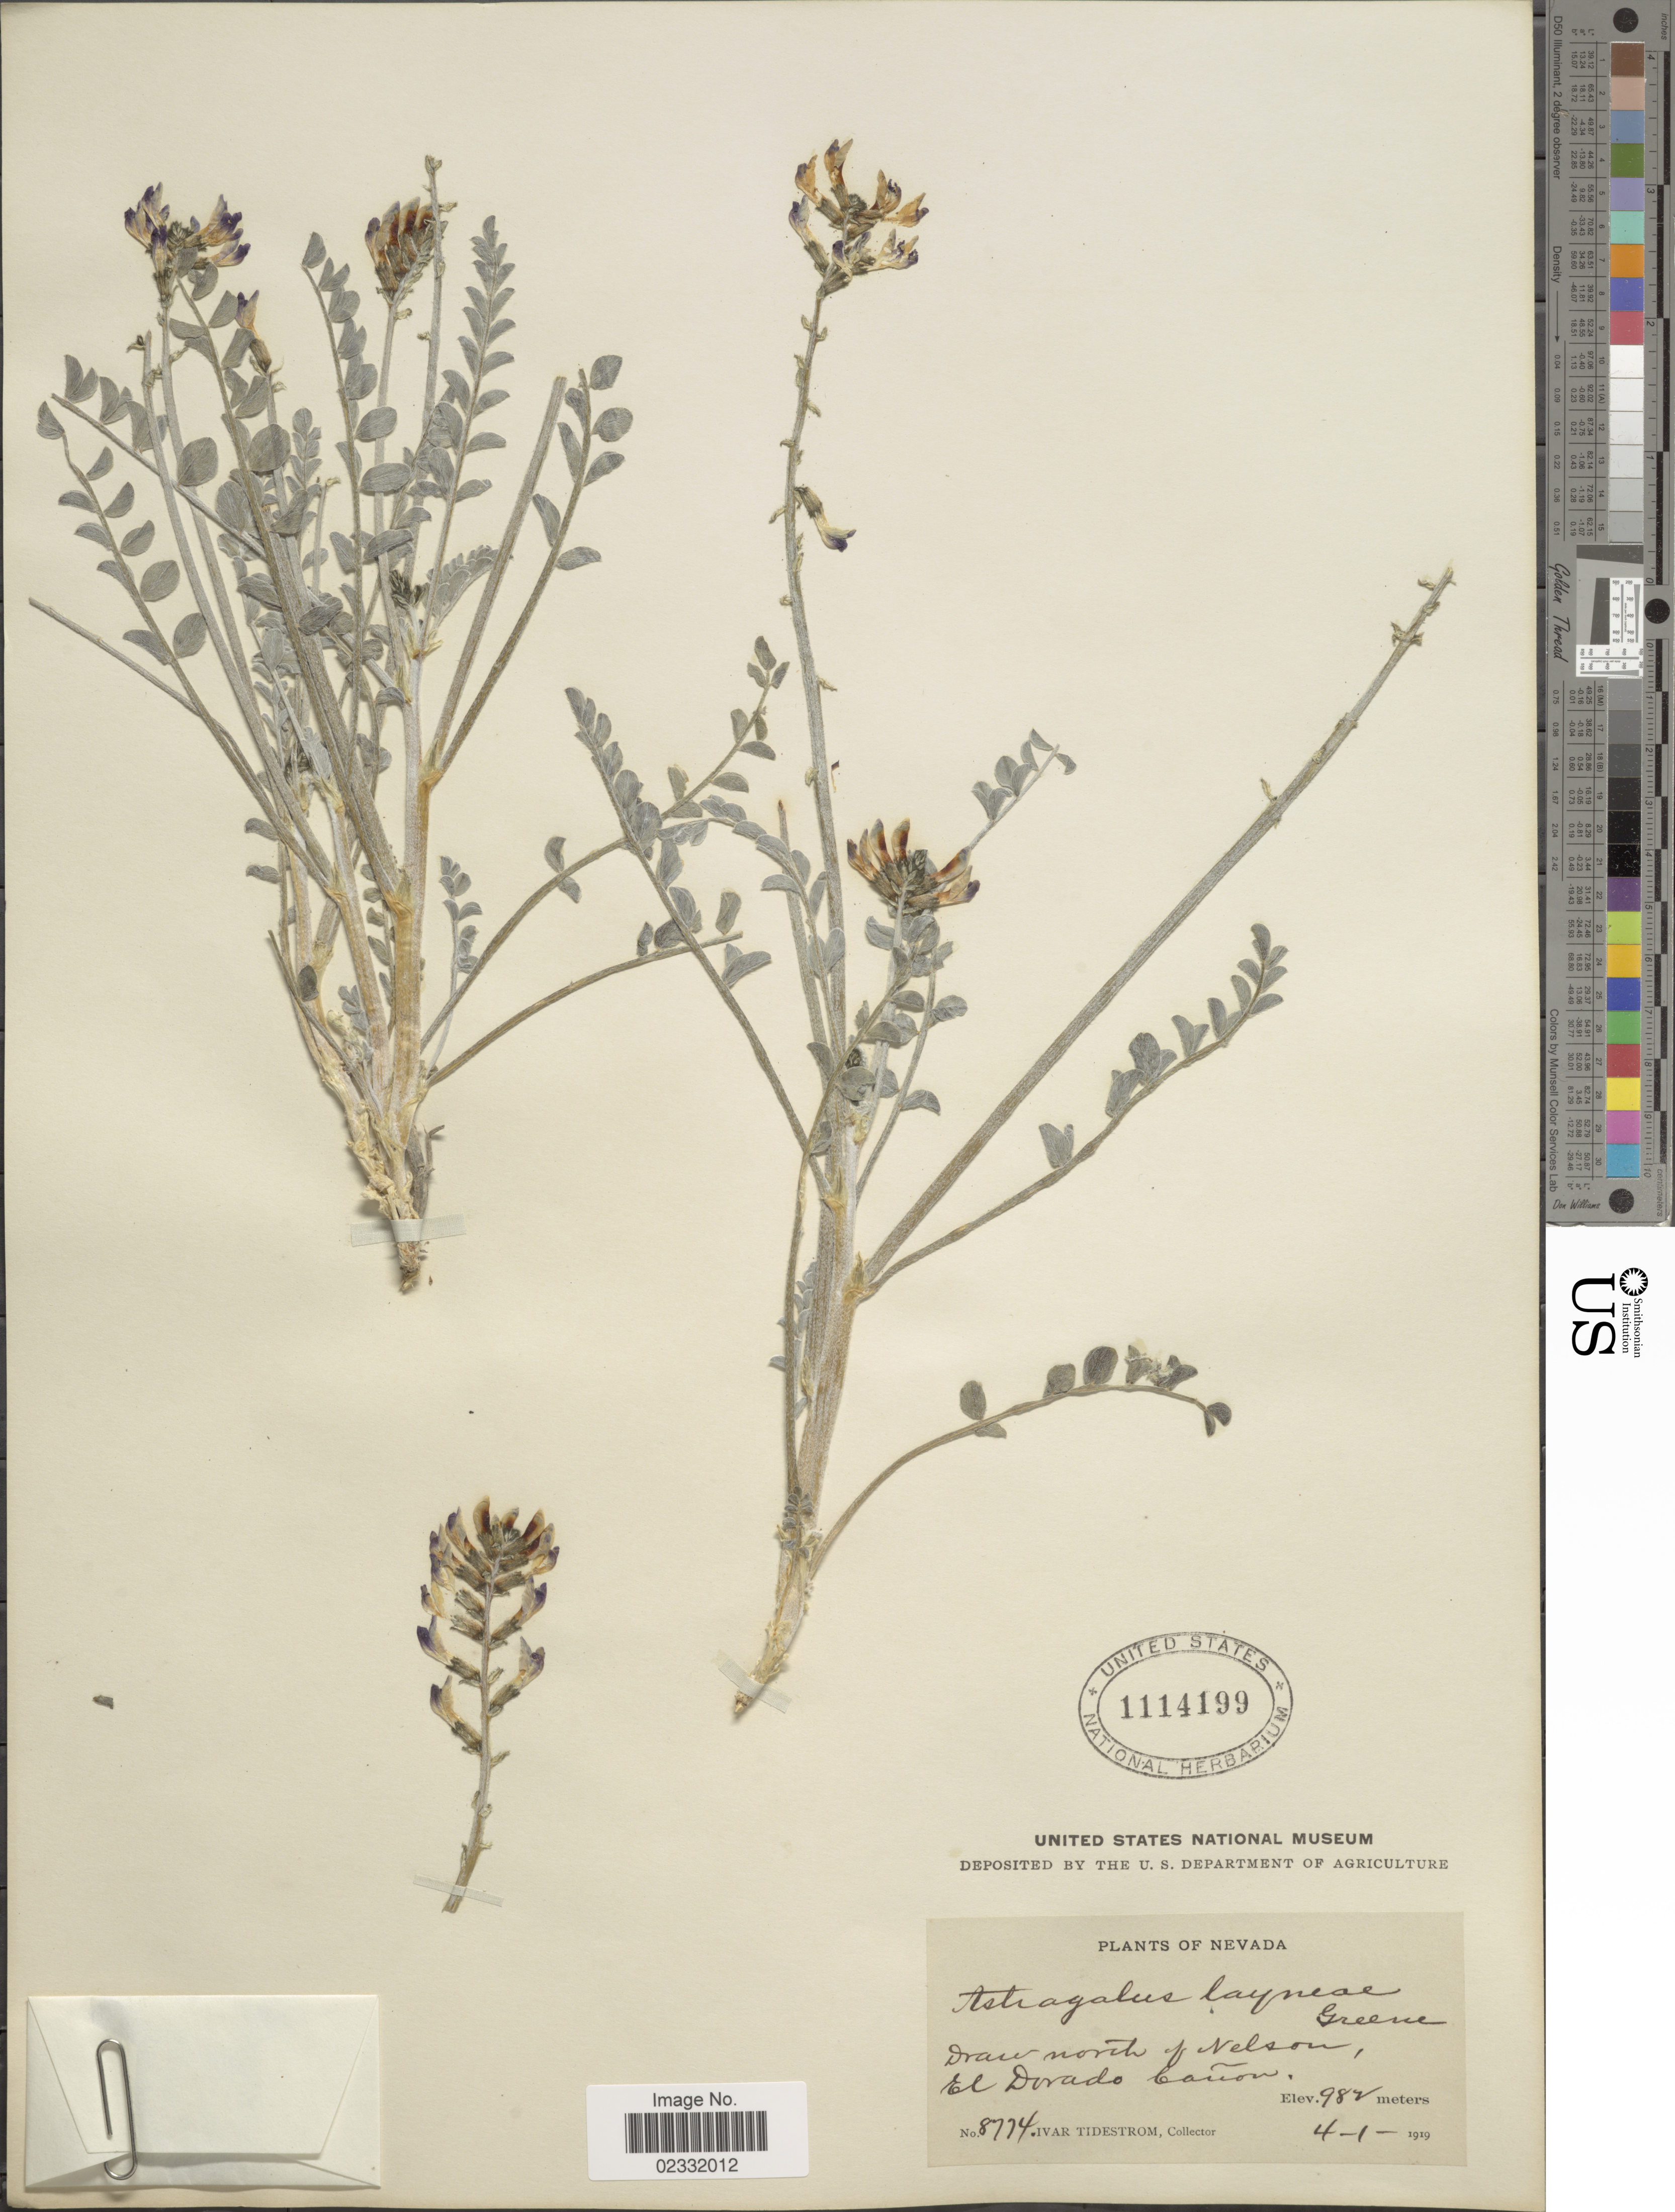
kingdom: Plantae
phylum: Tracheophyta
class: Magnoliopsida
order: Fabales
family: Fabaceae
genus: Astragalus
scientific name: Astragalus layneae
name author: Greene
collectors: I. F. Tidestrom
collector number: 8714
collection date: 1919-04-01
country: United States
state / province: Nevada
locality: Draw north of Nelson, El Dorado Canon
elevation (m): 982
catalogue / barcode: US 1114199